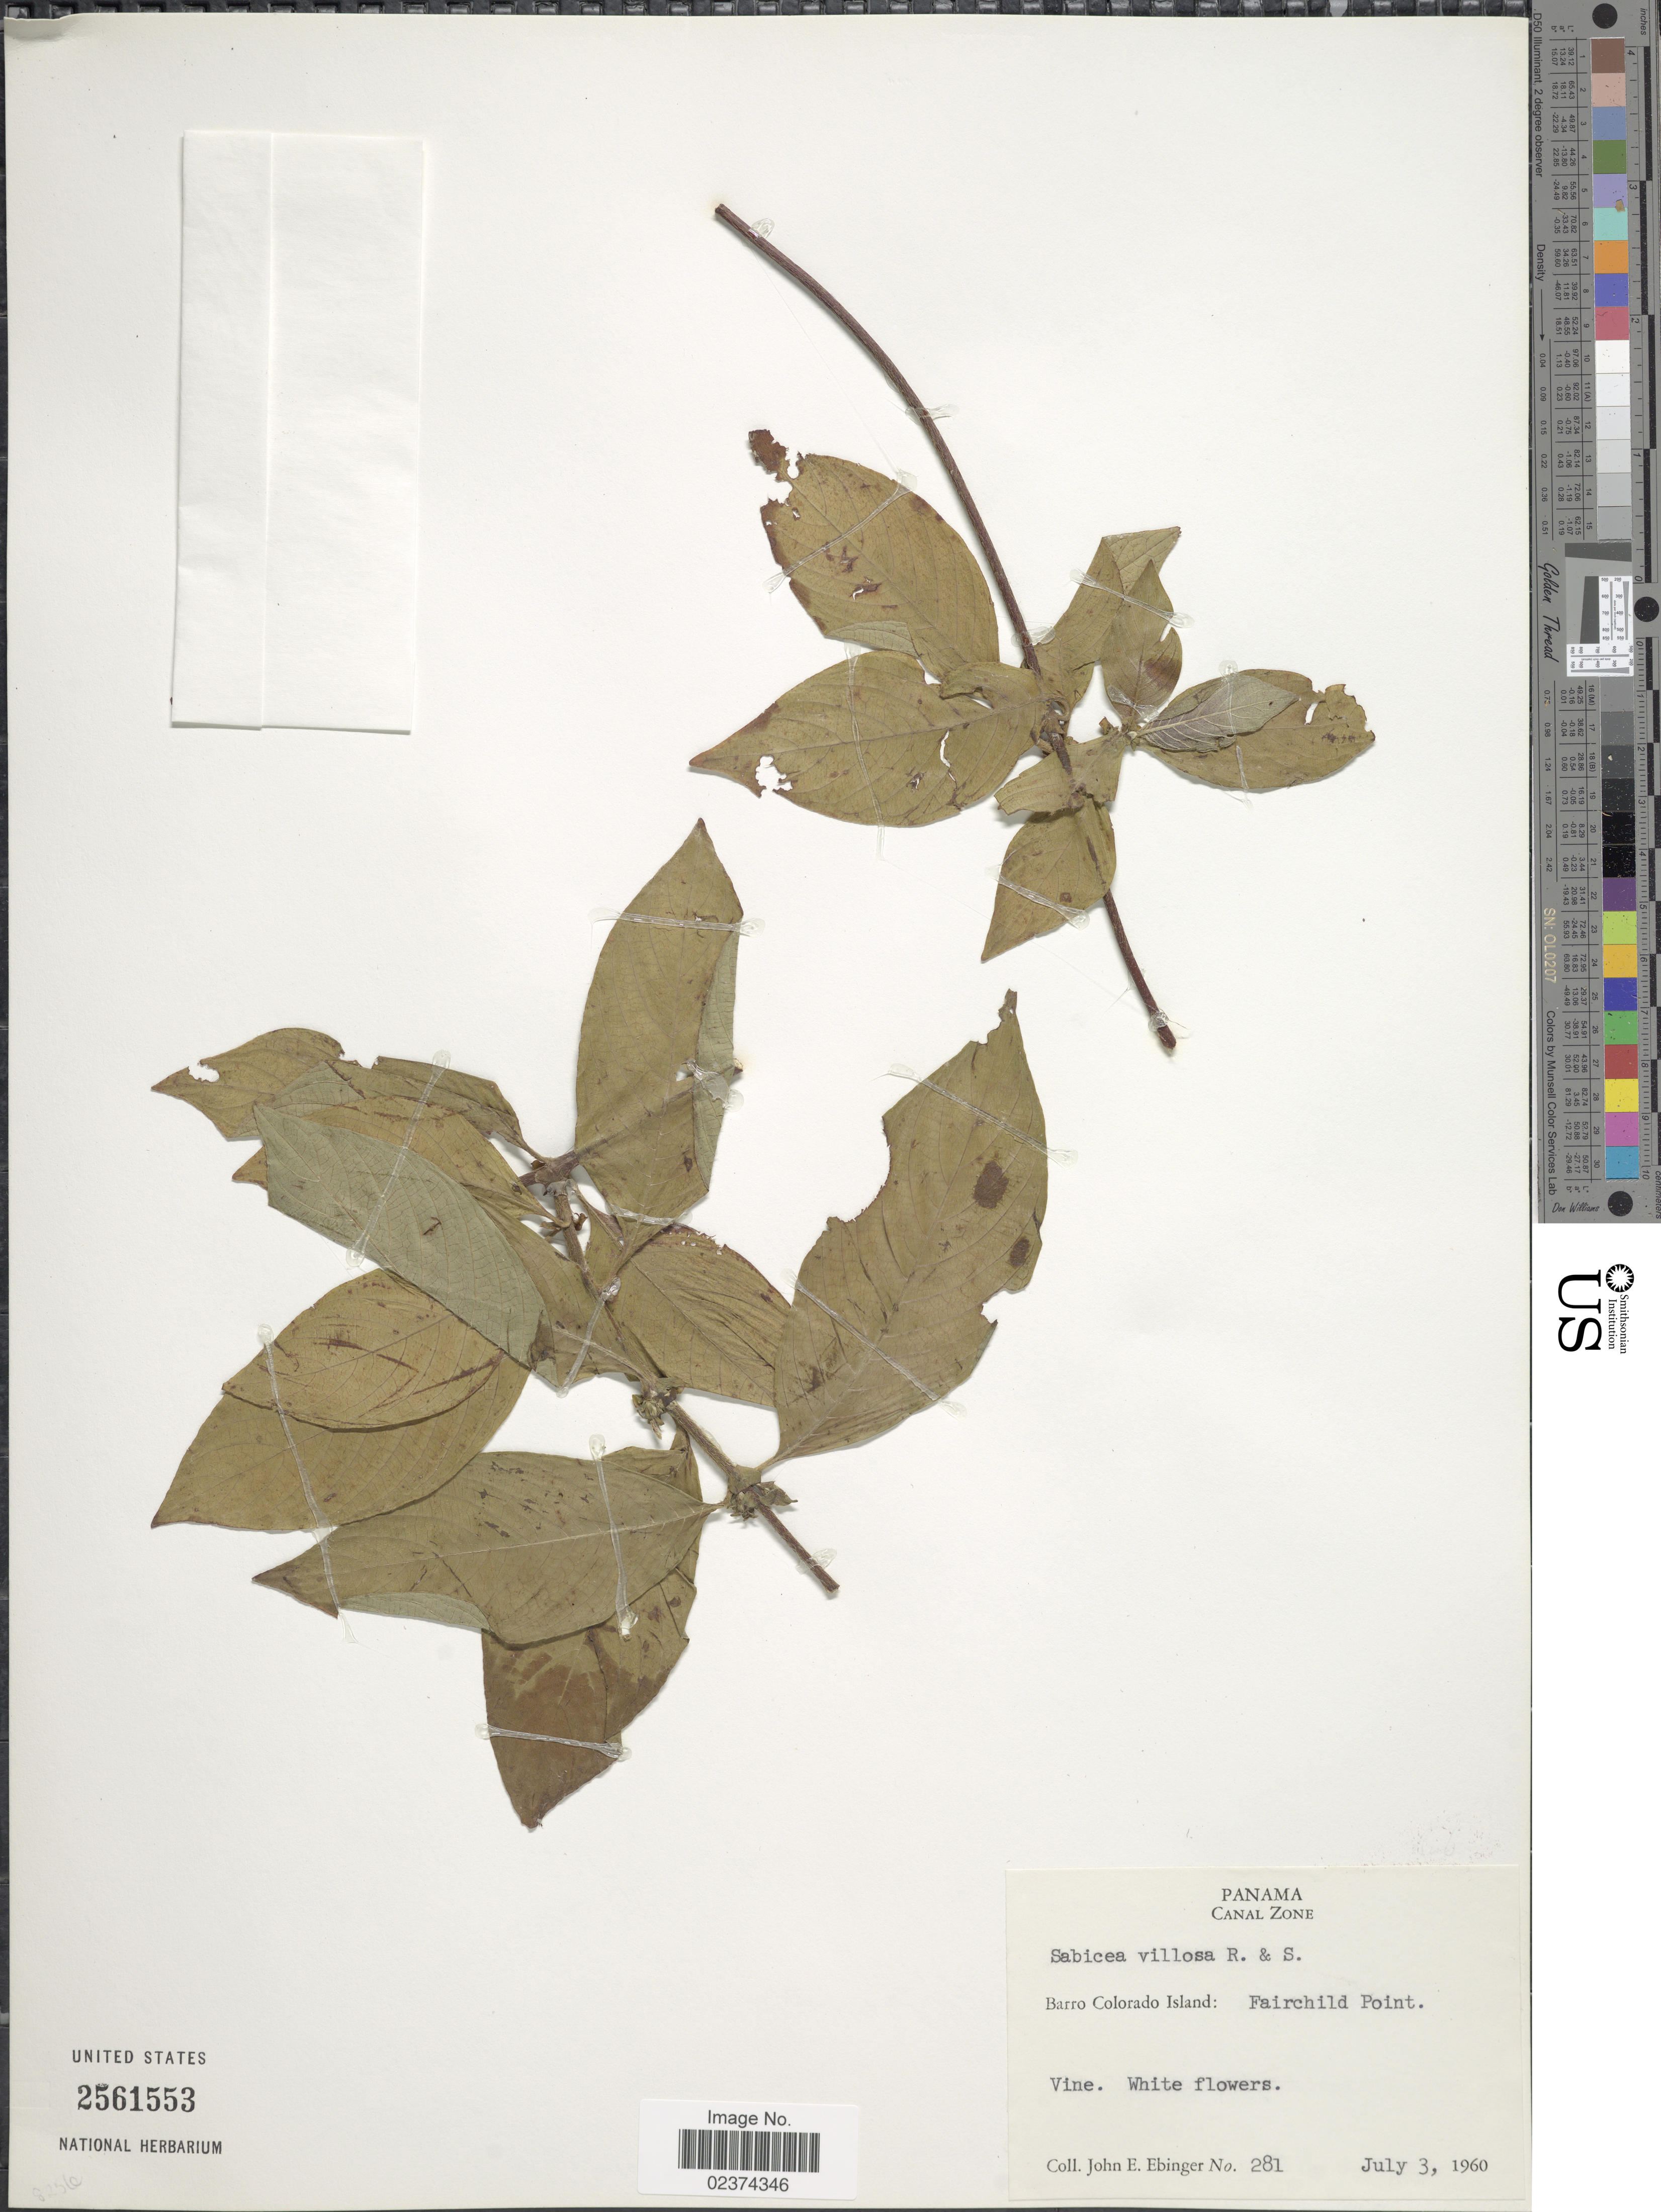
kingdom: Plantae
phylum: Tracheophyta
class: Magnoliopsida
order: Gentianales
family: Rubiaceae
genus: Sabicea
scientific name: Sabicea hirsuta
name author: Kunth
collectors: J. Ebinger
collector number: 281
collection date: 1960-07-03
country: Panama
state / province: Panamá Oeste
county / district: Canal Zone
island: Barro Colorado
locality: Canal Zone. Barro Colorado Island: Fairchild Point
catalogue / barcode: US 2561553